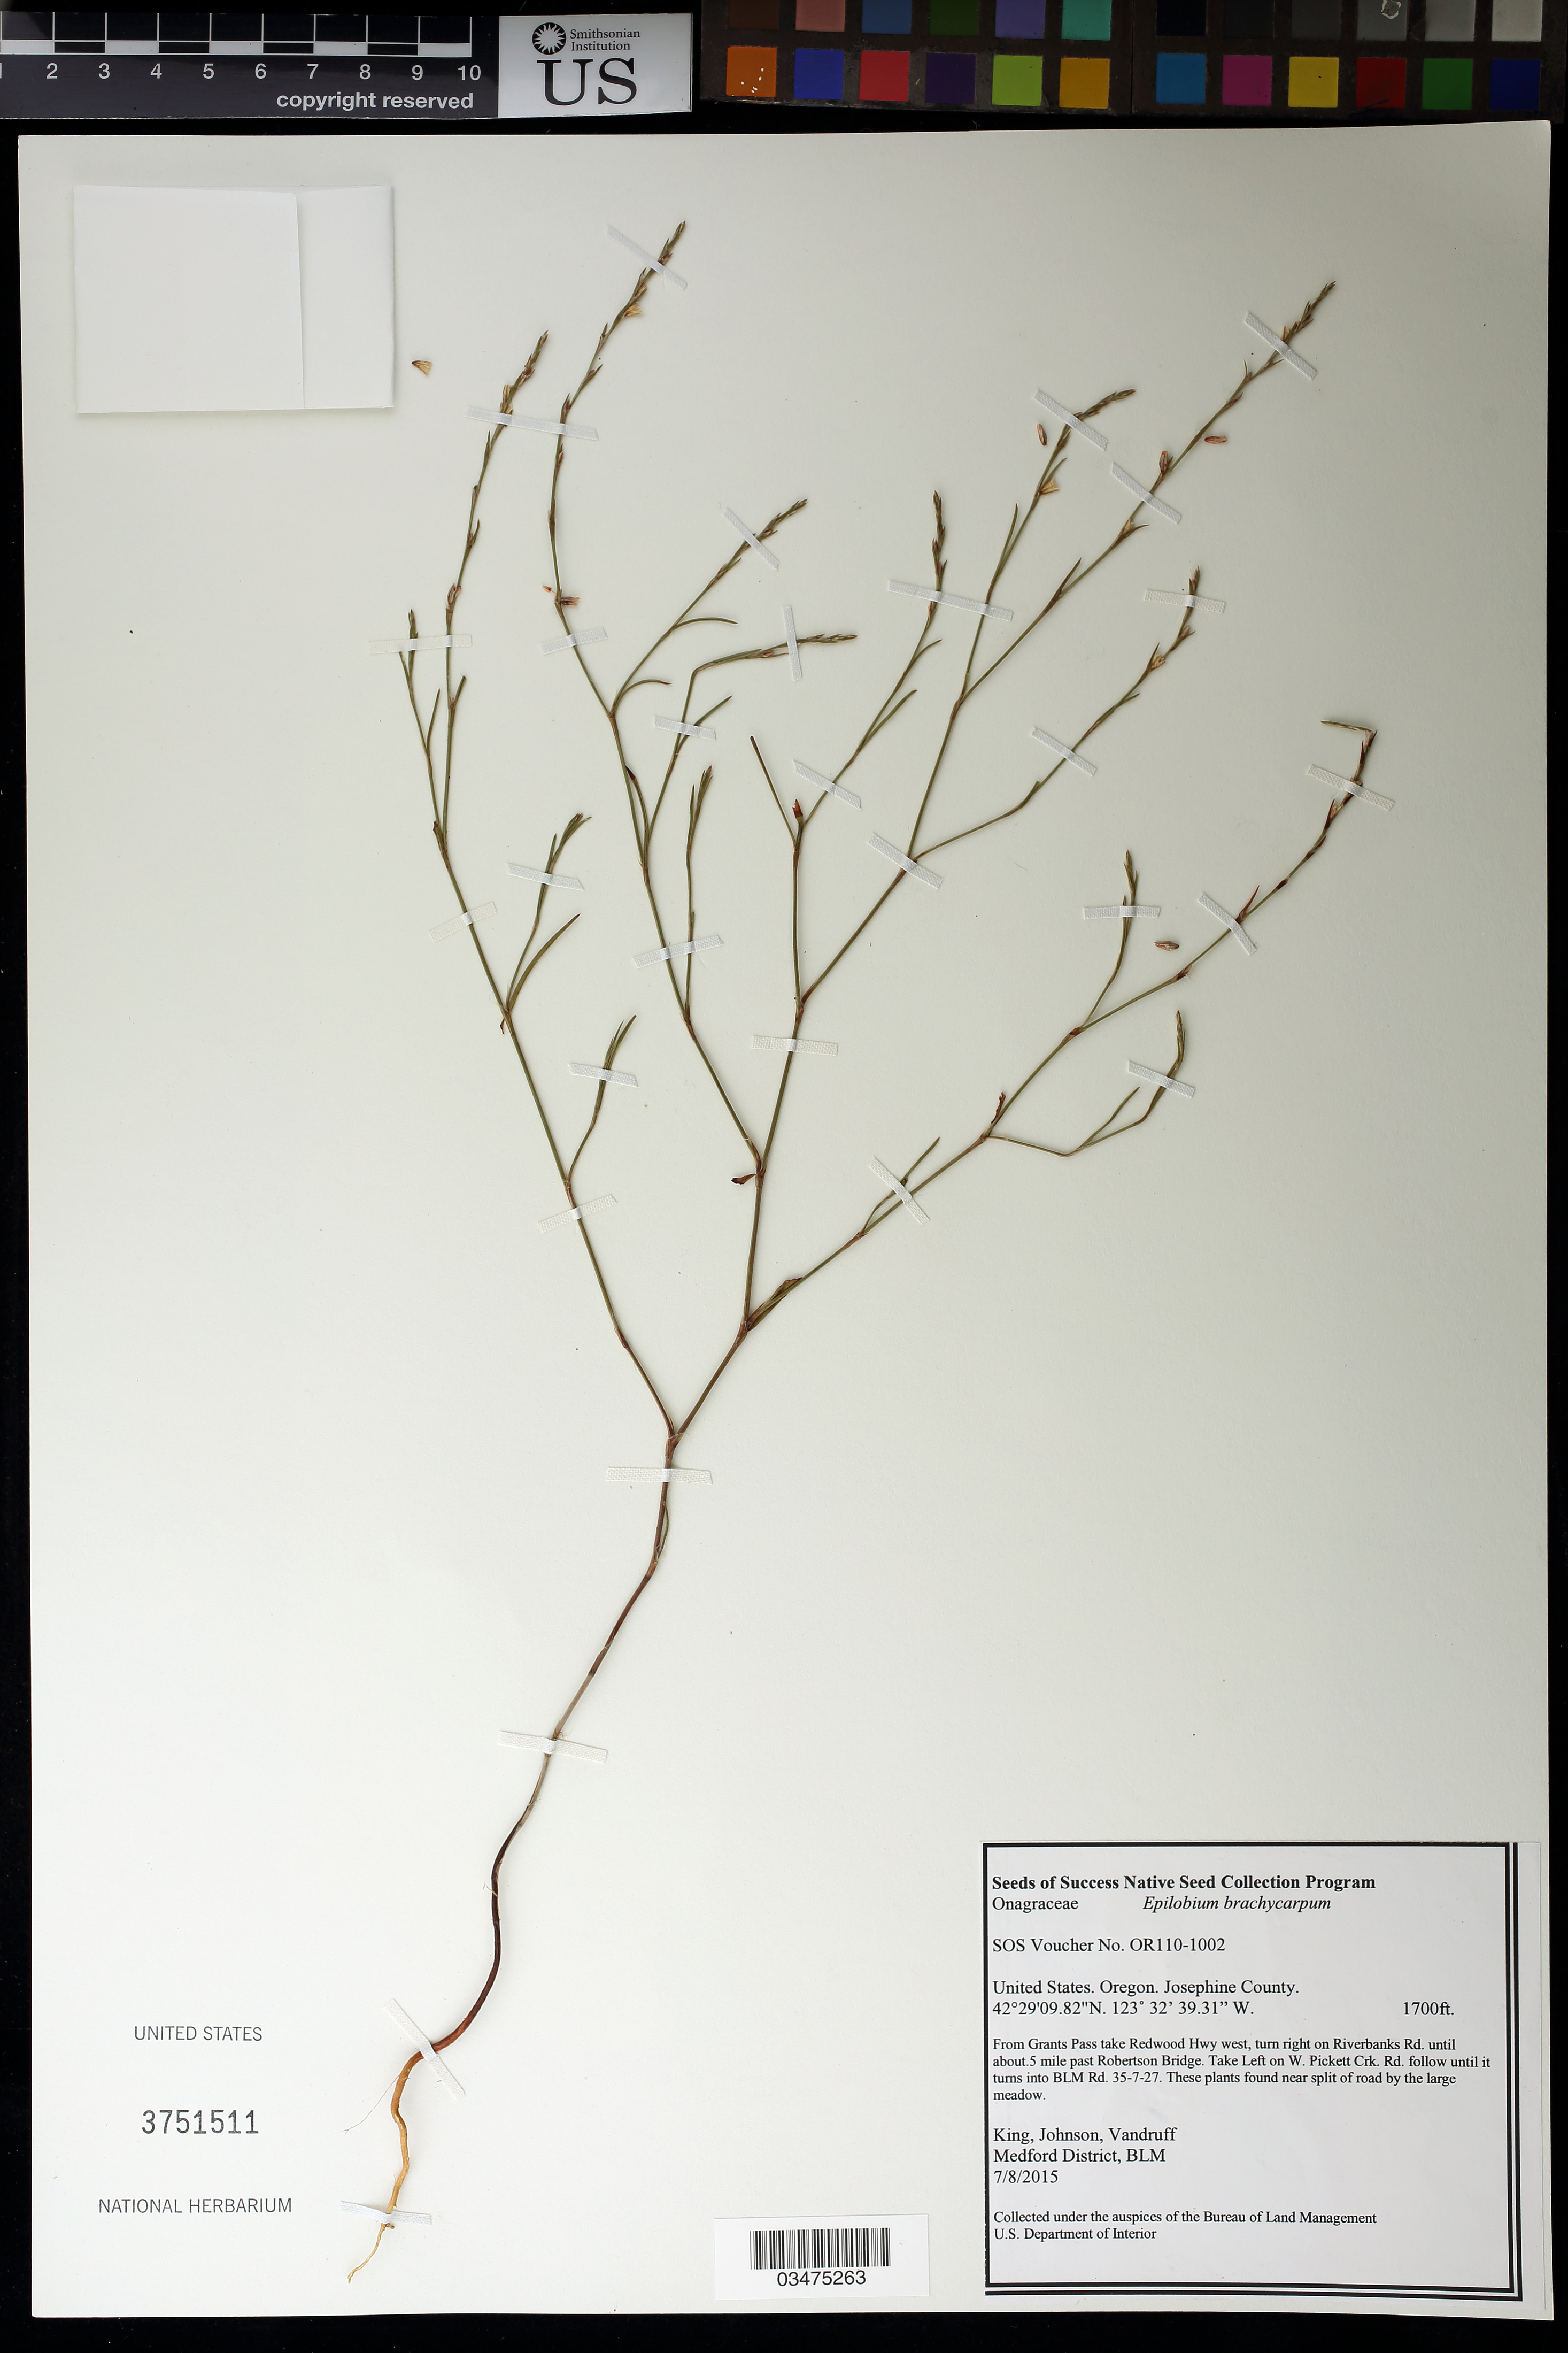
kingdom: Plantae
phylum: Tracheophyta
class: Magnoliopsida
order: Myrtales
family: Onagraceae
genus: Epilobium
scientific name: Epilobium brachycarpum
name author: C. Presl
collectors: King, --, -- Johnson & -. Vandruff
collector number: OR110-1002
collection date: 2015-07-08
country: United States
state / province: Oregon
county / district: Josephine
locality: By the large meadow, near split of W. Pickett Rd into BLM Rd 35-7-27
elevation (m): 518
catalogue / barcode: US 3751511